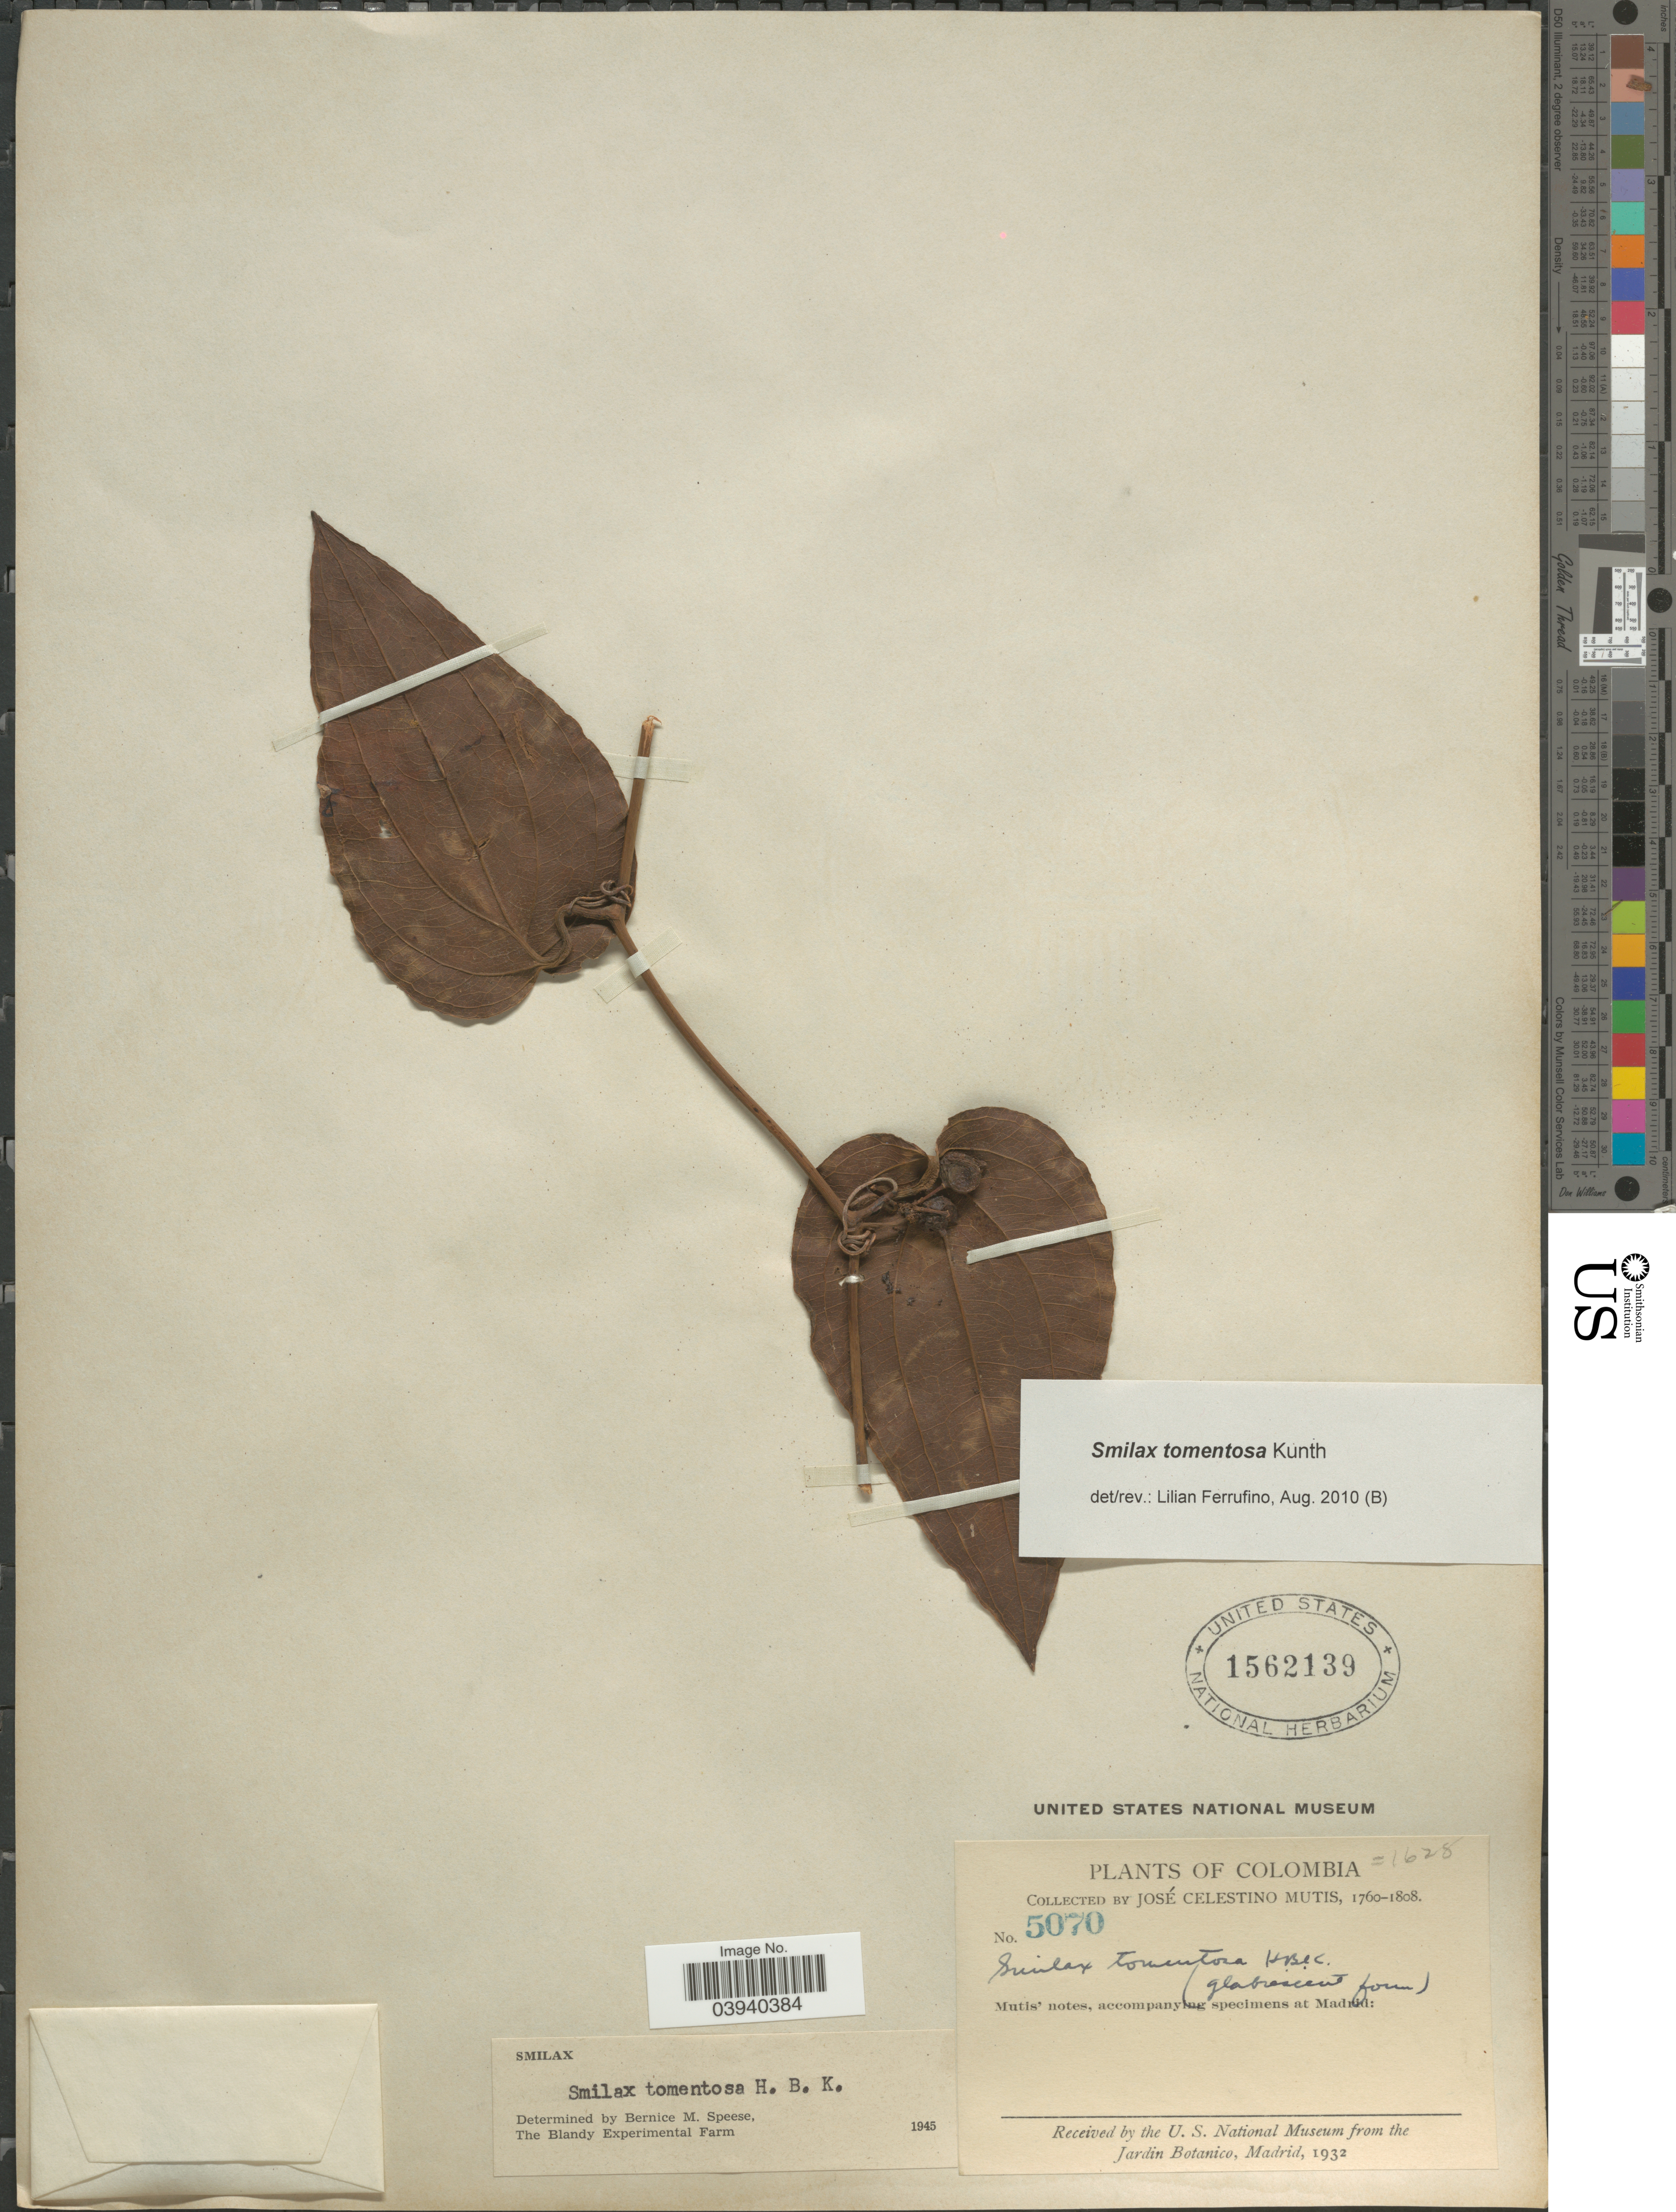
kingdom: Plantae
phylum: Tracheophyta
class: Liliopsida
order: Liliales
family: Smilacaceae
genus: Smilax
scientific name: Smilax tomentosa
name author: Kunth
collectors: J. C. B. Mutis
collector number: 5070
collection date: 1760/1808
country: Colombia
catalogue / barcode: US 1562139